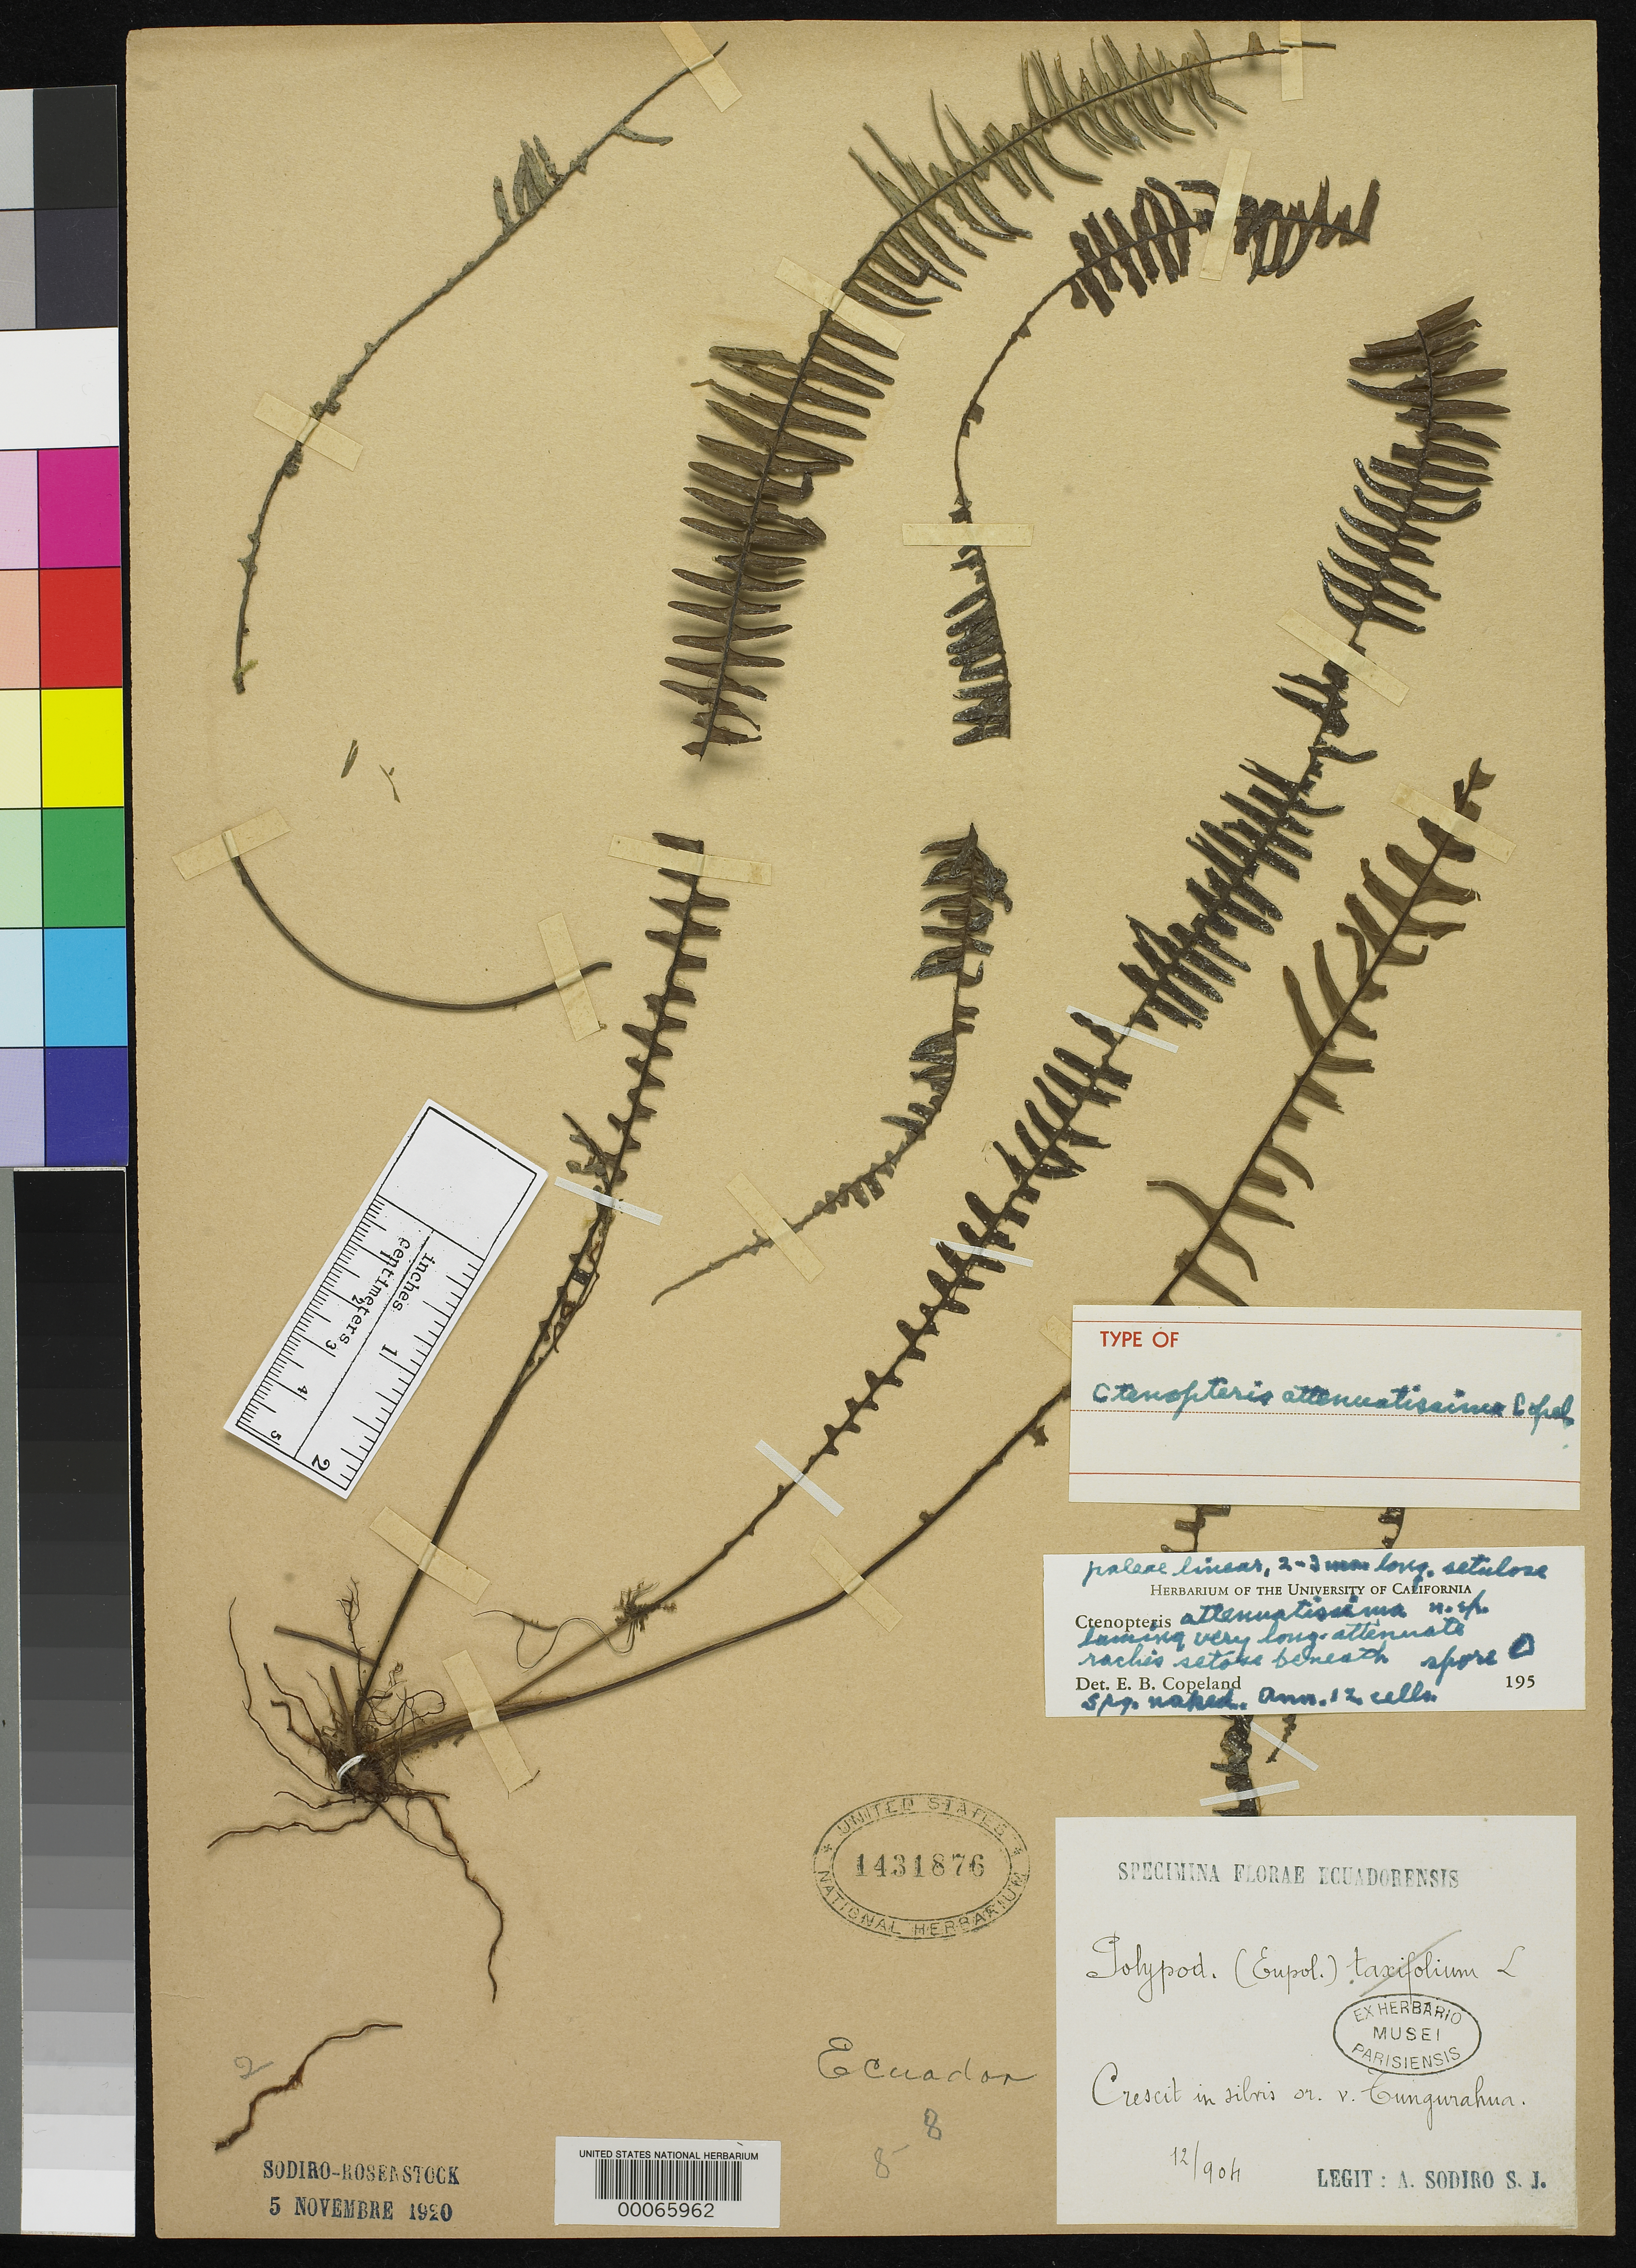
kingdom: Plantae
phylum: Tracheophyta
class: Polypodiopsida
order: Polypodiales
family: Polypodiaceae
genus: Ctenopteris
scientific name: Ctenopteris attenuatissima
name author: Copel.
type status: Holotype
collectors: L. Sodiro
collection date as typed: Dec 1904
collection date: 1904-12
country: Ecuador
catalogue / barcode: US 1431876